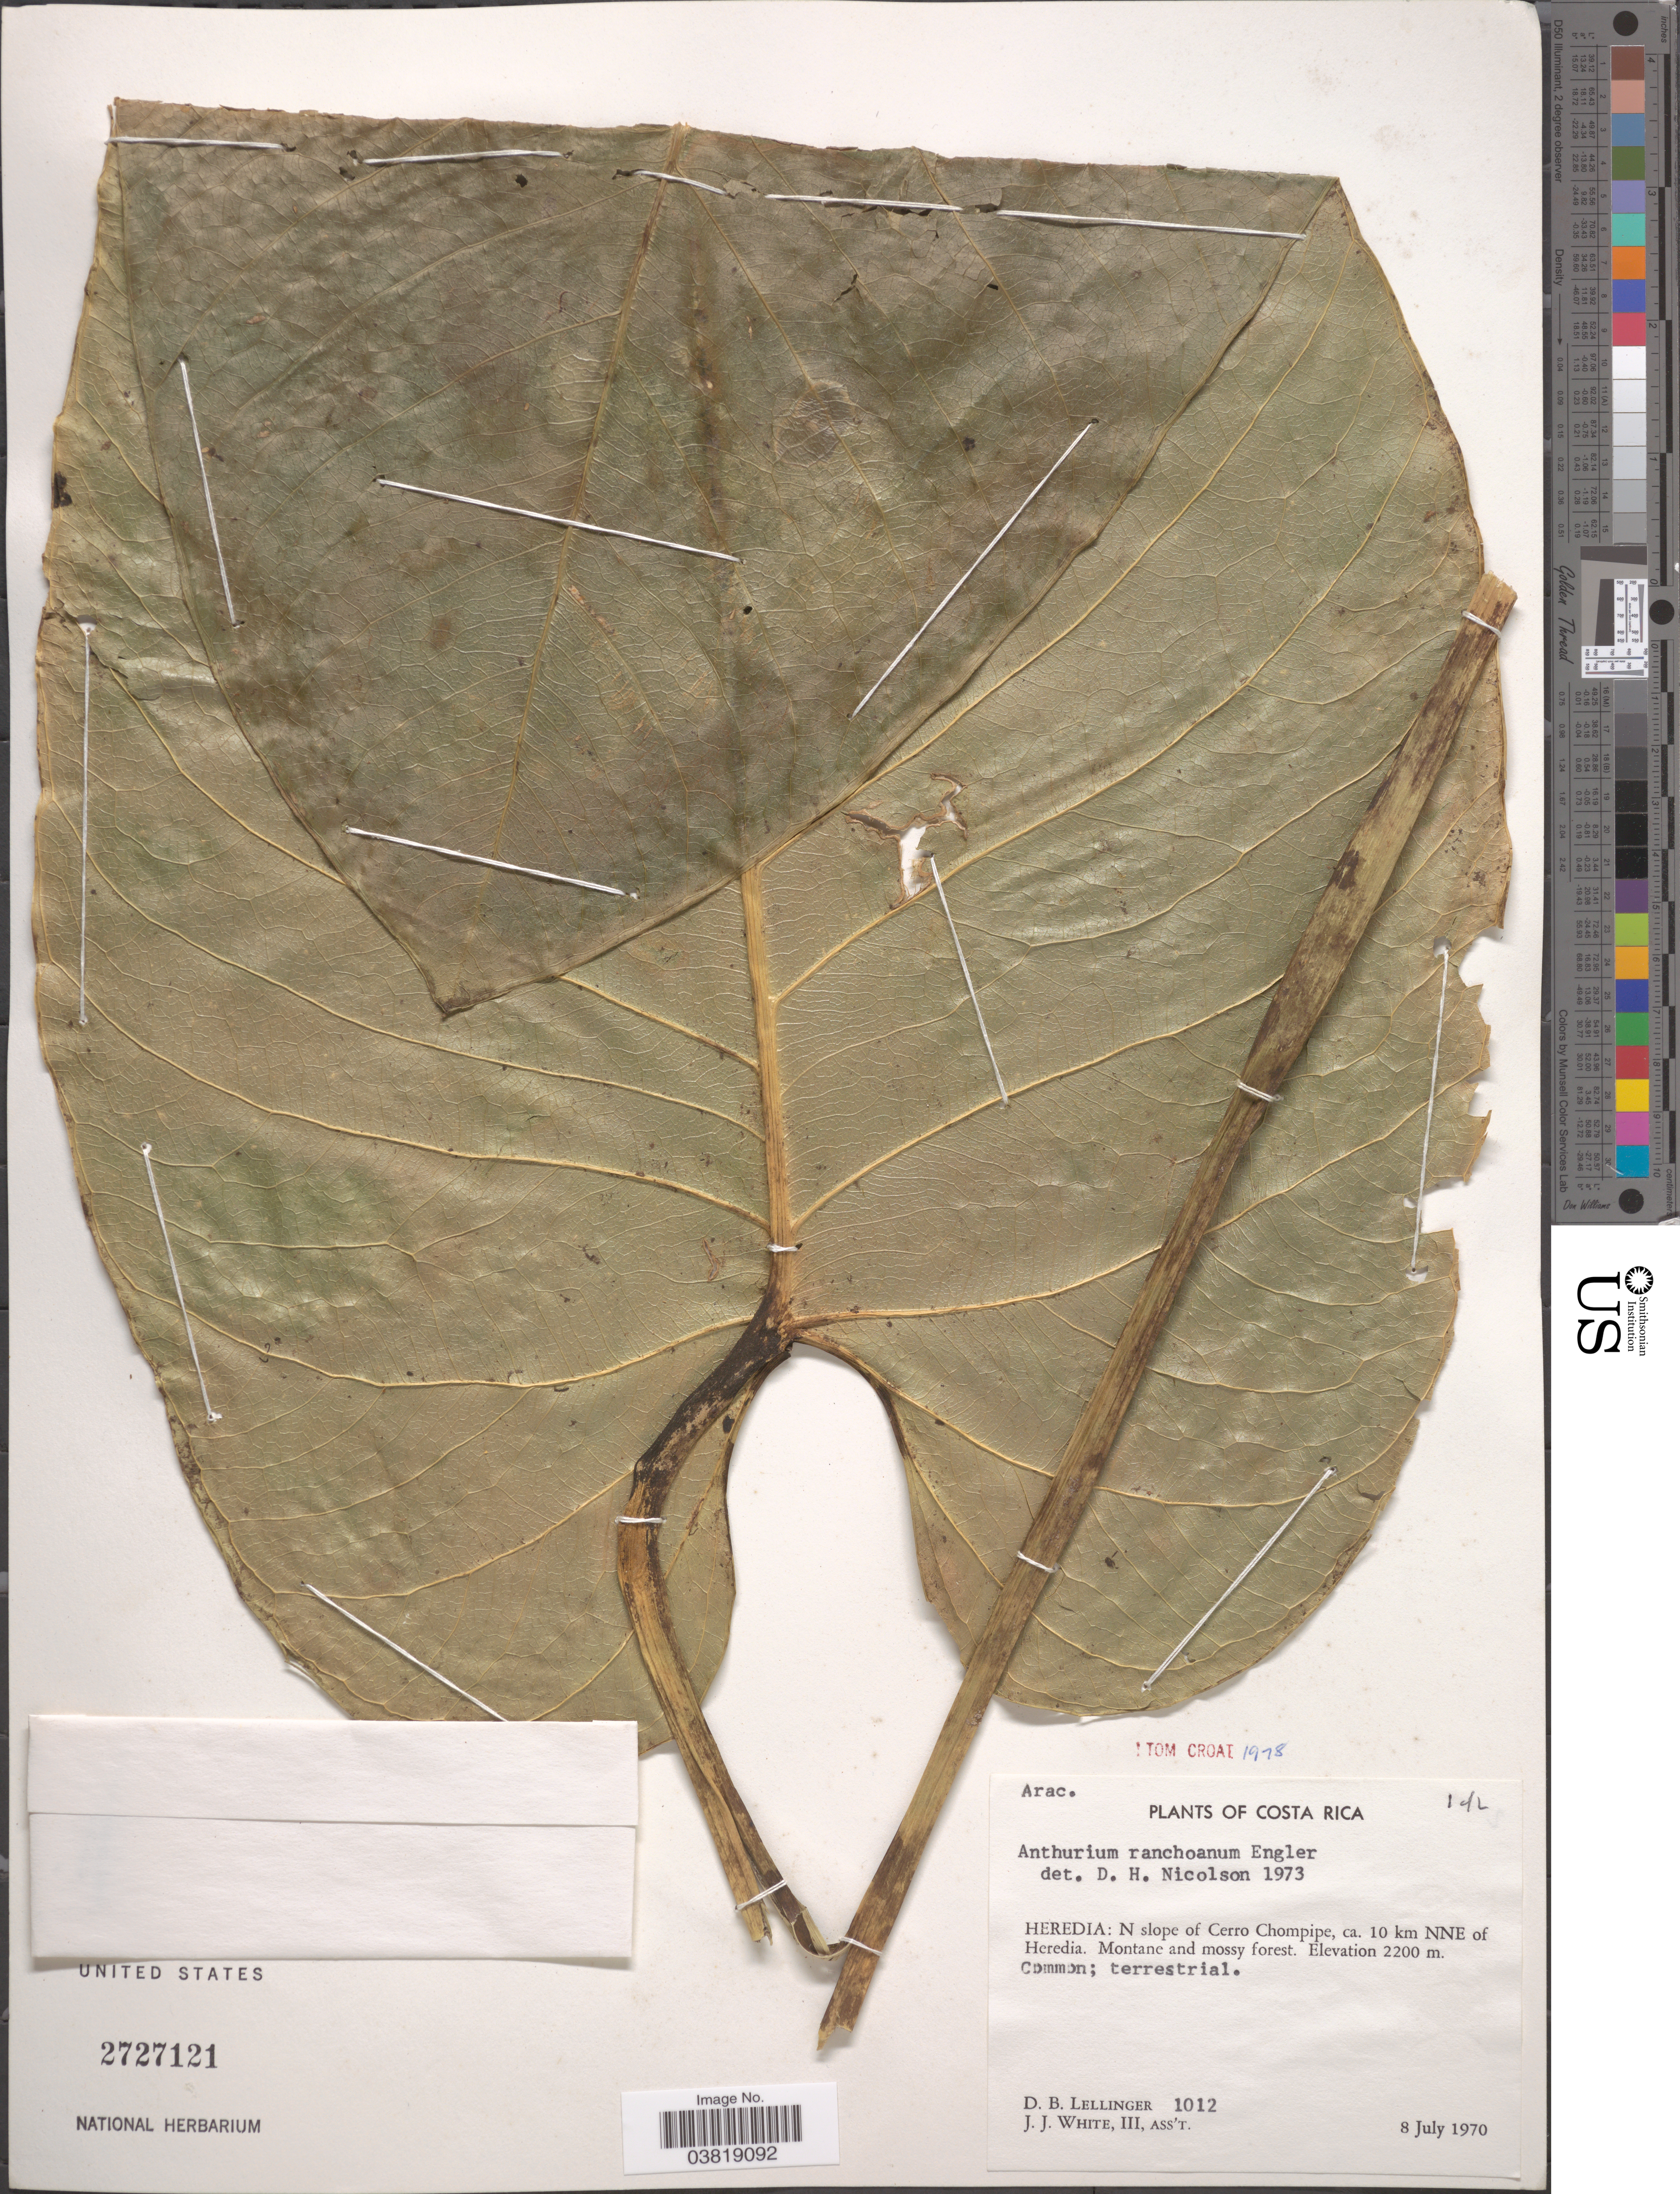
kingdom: Plantae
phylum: Tracheophyta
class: Liliopsida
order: Alismatales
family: Araceae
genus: Anthurium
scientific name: Anthurium ranchoanum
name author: Engl.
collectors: D. B. Lellinger & J. J. White III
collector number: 1012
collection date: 1970-07-08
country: Costa Rica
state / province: Heredia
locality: N slope of Cerro Chompipe, ca. 10 km NNE of Heredia.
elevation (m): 2200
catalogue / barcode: US 2727121